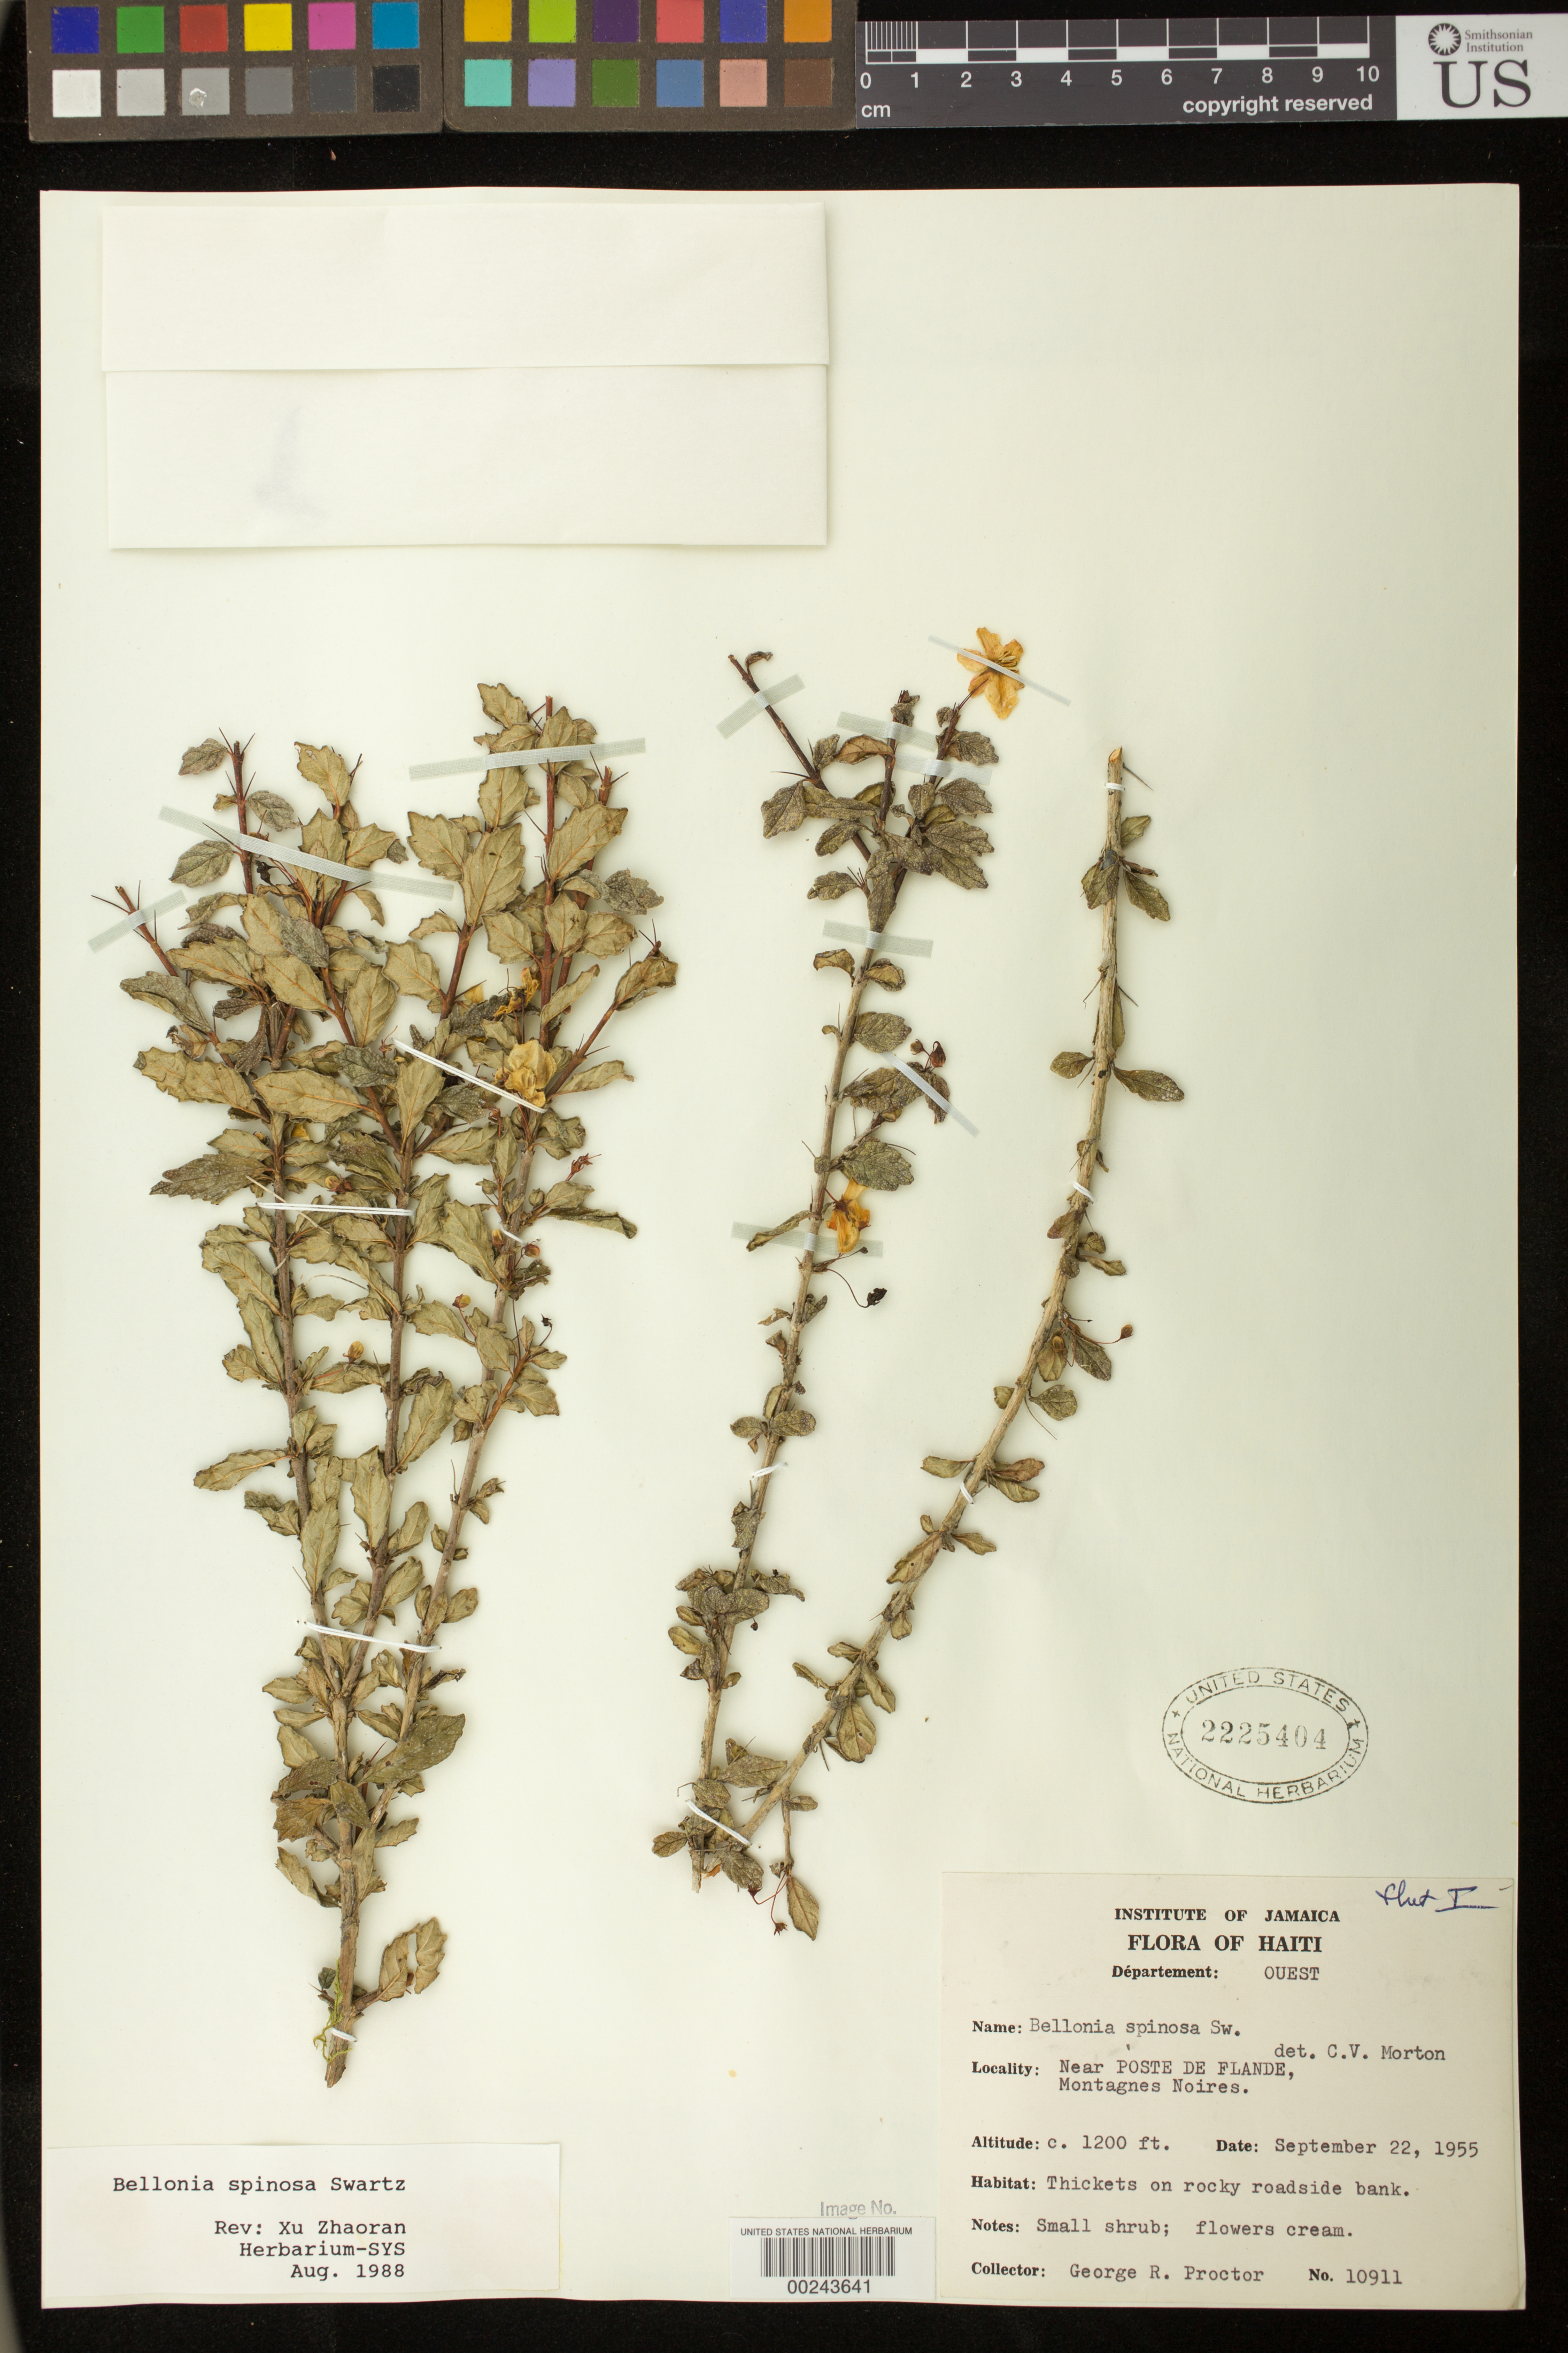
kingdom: Plantae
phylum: Tracheophyta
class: Magnoliopsida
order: Lamiales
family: Gesneriaceae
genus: Bellonia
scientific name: Bellonia spinosa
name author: Sw.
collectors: G. R. Proctor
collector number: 10911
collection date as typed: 22 Sep 1955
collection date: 1955-09-22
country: Haiti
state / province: Ouest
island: Hispaniola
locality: near Poste de Flande, Montagnes Noires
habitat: Thickets on rocky roadside bank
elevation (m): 366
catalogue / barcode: US 2225404